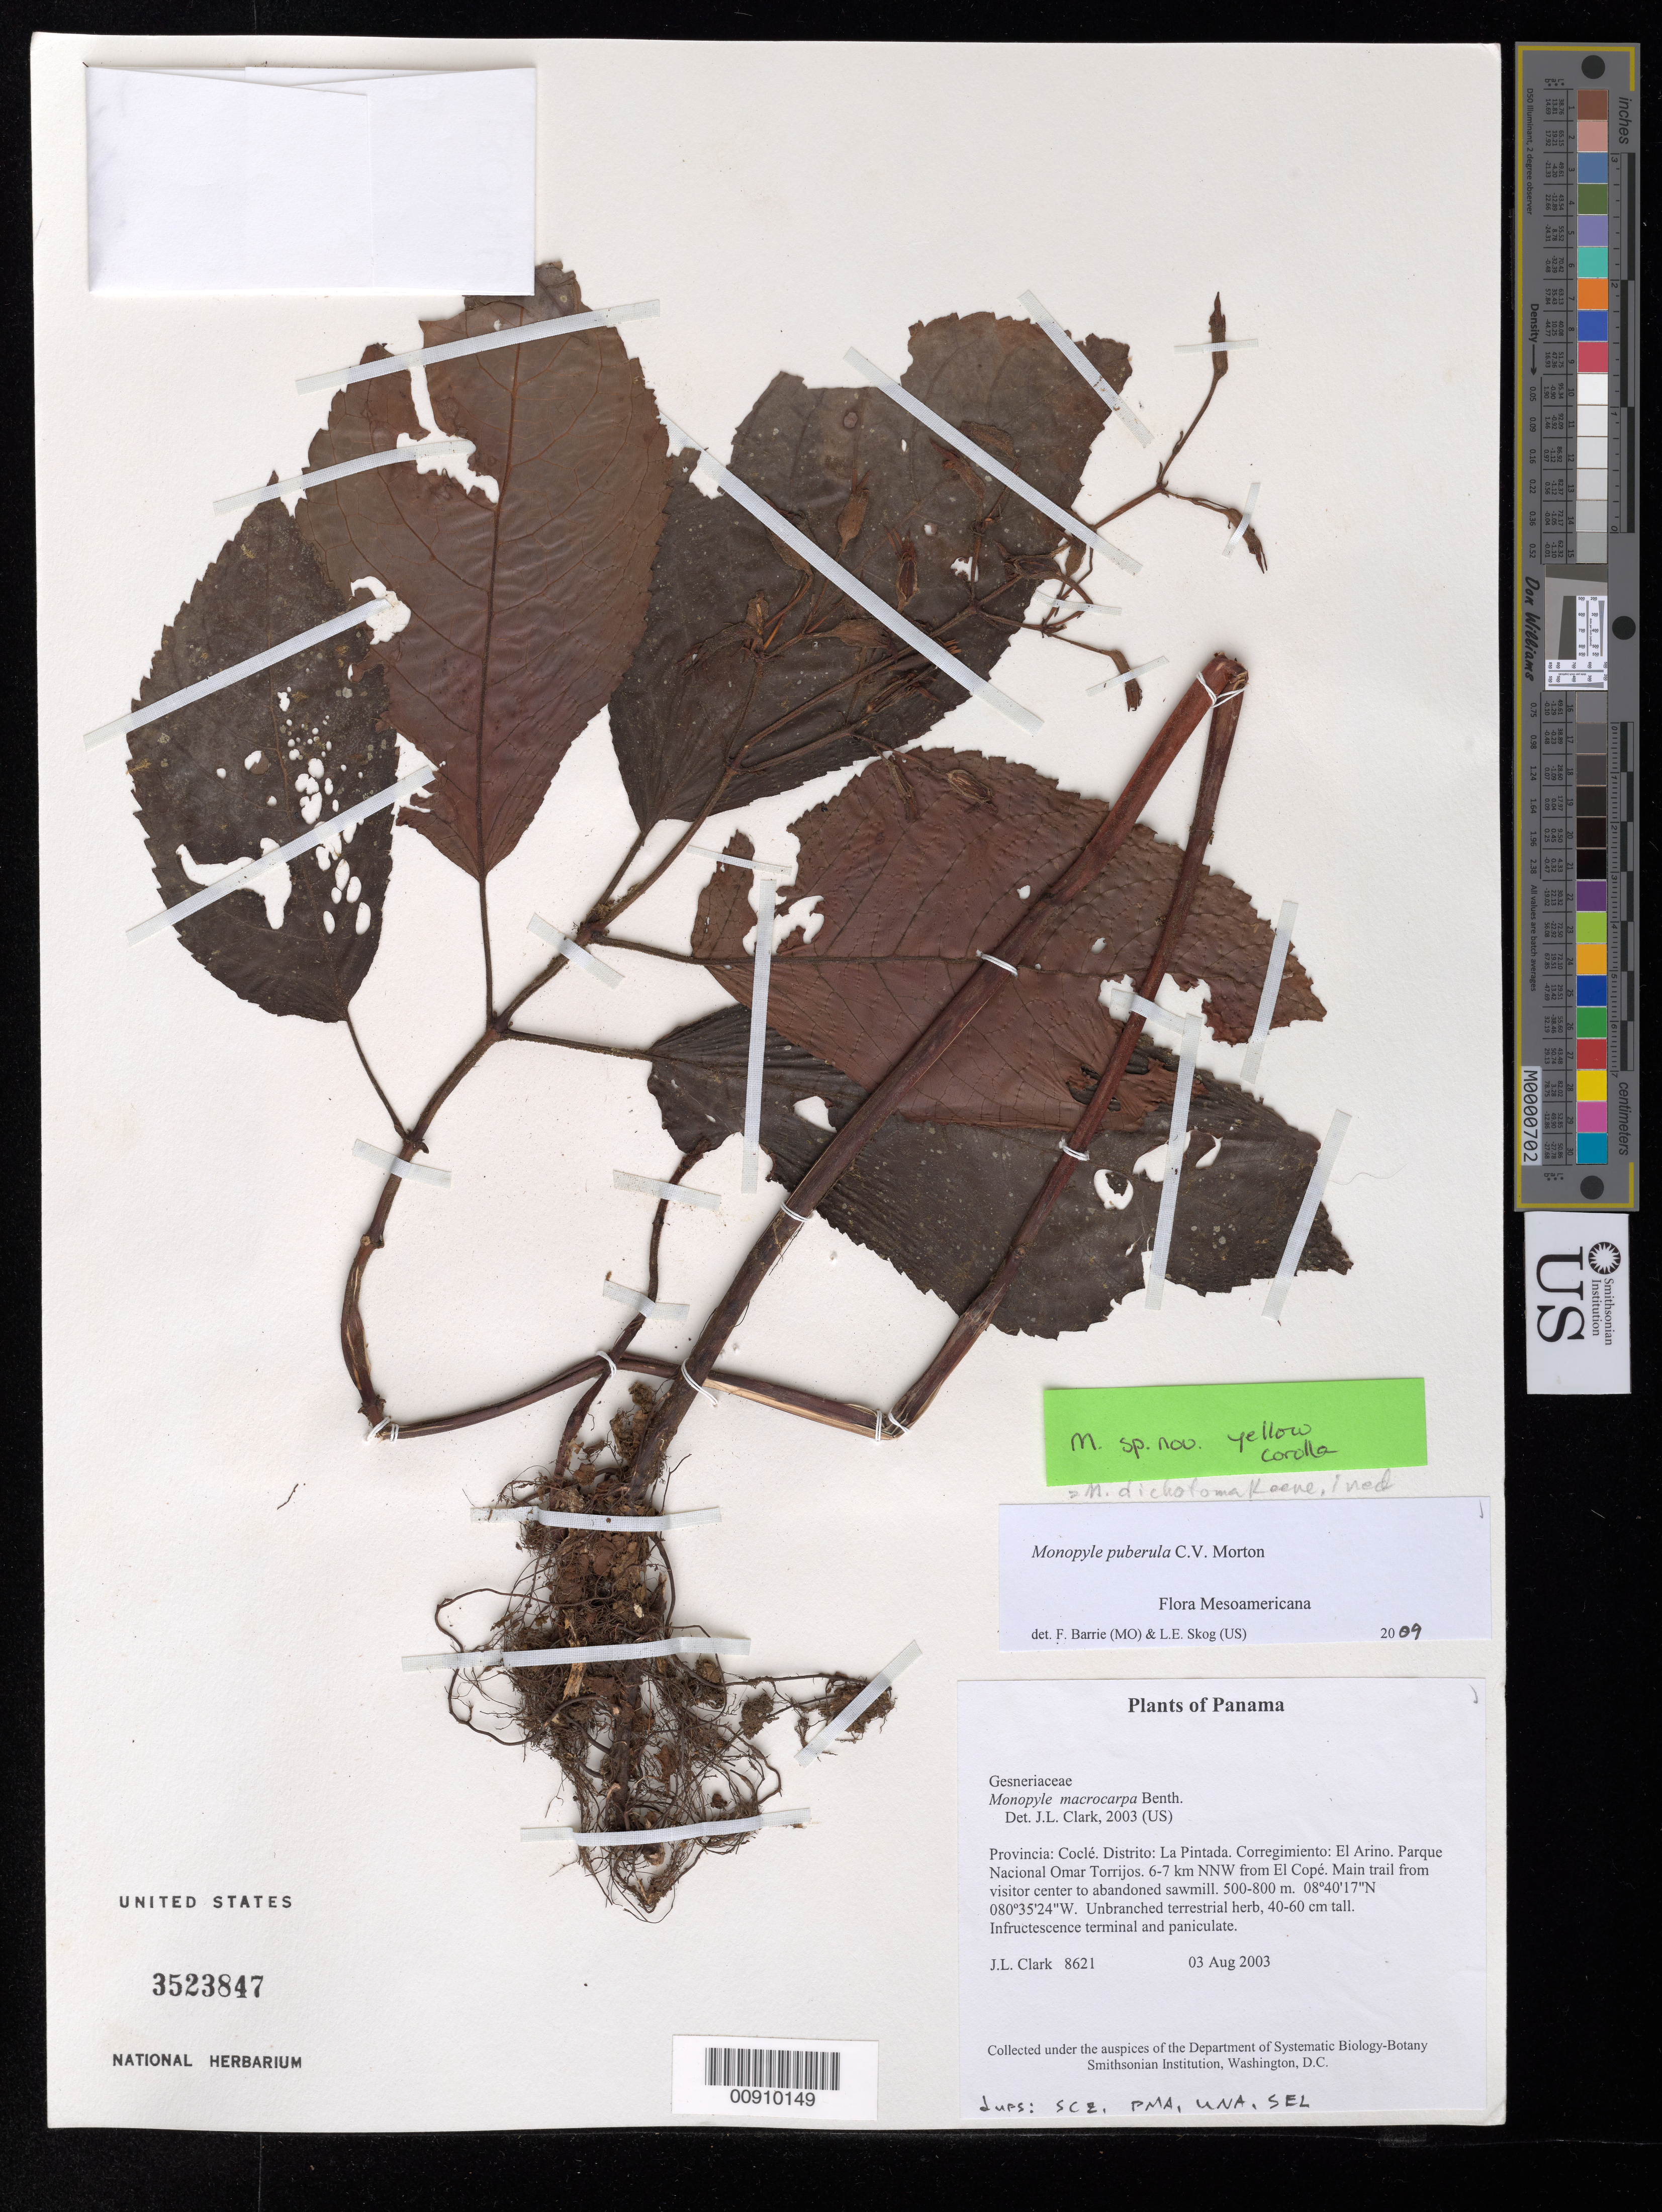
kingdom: Plantae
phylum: Tracheophyta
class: Magnoliopsida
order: Lamiales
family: Gesneriaceae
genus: Monopyle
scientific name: Monopyle puberula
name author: C.V. Morton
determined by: Barrie, F. R.; Skog, Laurence E.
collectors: J. L. Clark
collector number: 8621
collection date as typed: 03 Aug 2003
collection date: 2003-08-03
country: Panama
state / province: Coclé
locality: La Pintada. Corregimiento: El Arino. Parque Nacional Omar Torrijos. 6-7 km NNW from El Copé. Main trail from visitor center to abandoned sawmill.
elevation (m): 500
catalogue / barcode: US 3523847